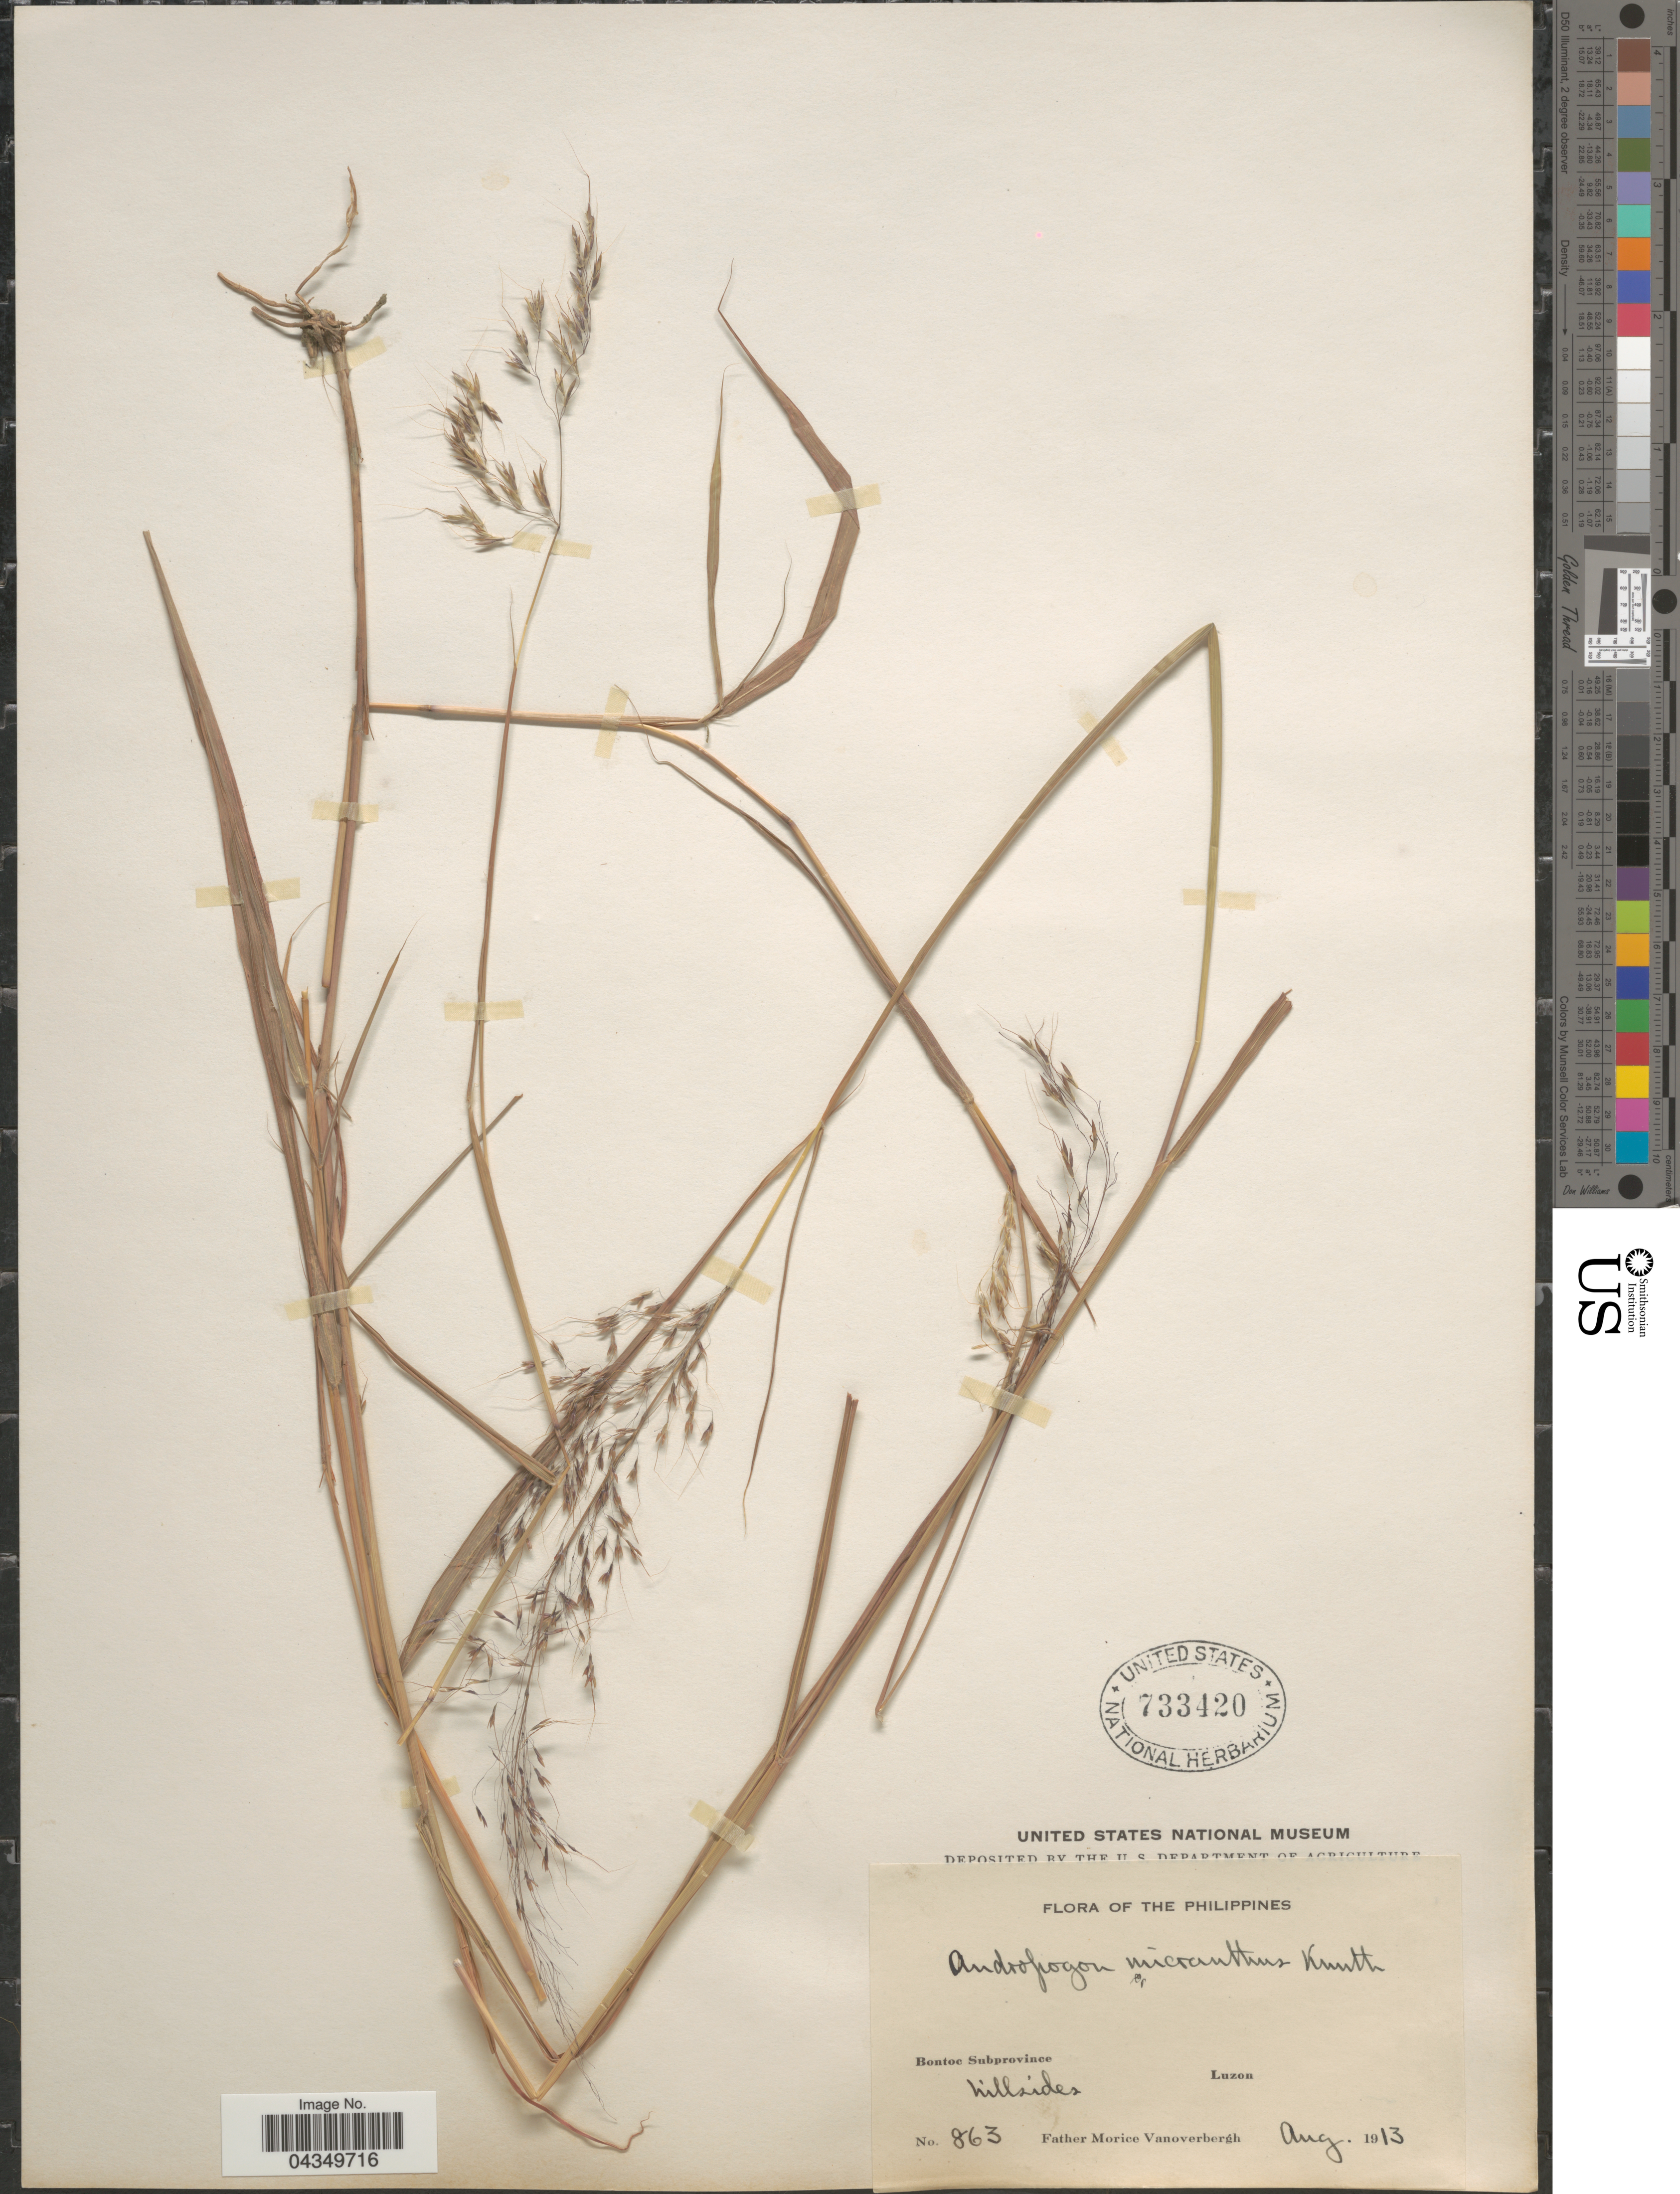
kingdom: Plantae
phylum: Tracheophyta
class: Liliopsida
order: Poales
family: Poaceae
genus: Capillipedium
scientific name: Capillipedium parviflorum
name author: (R. Br.) Stapf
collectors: F. Vanoverbergh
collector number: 863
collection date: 1913-08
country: Philippines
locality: Bontoc Subprovince. Luzon.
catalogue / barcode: US 733420